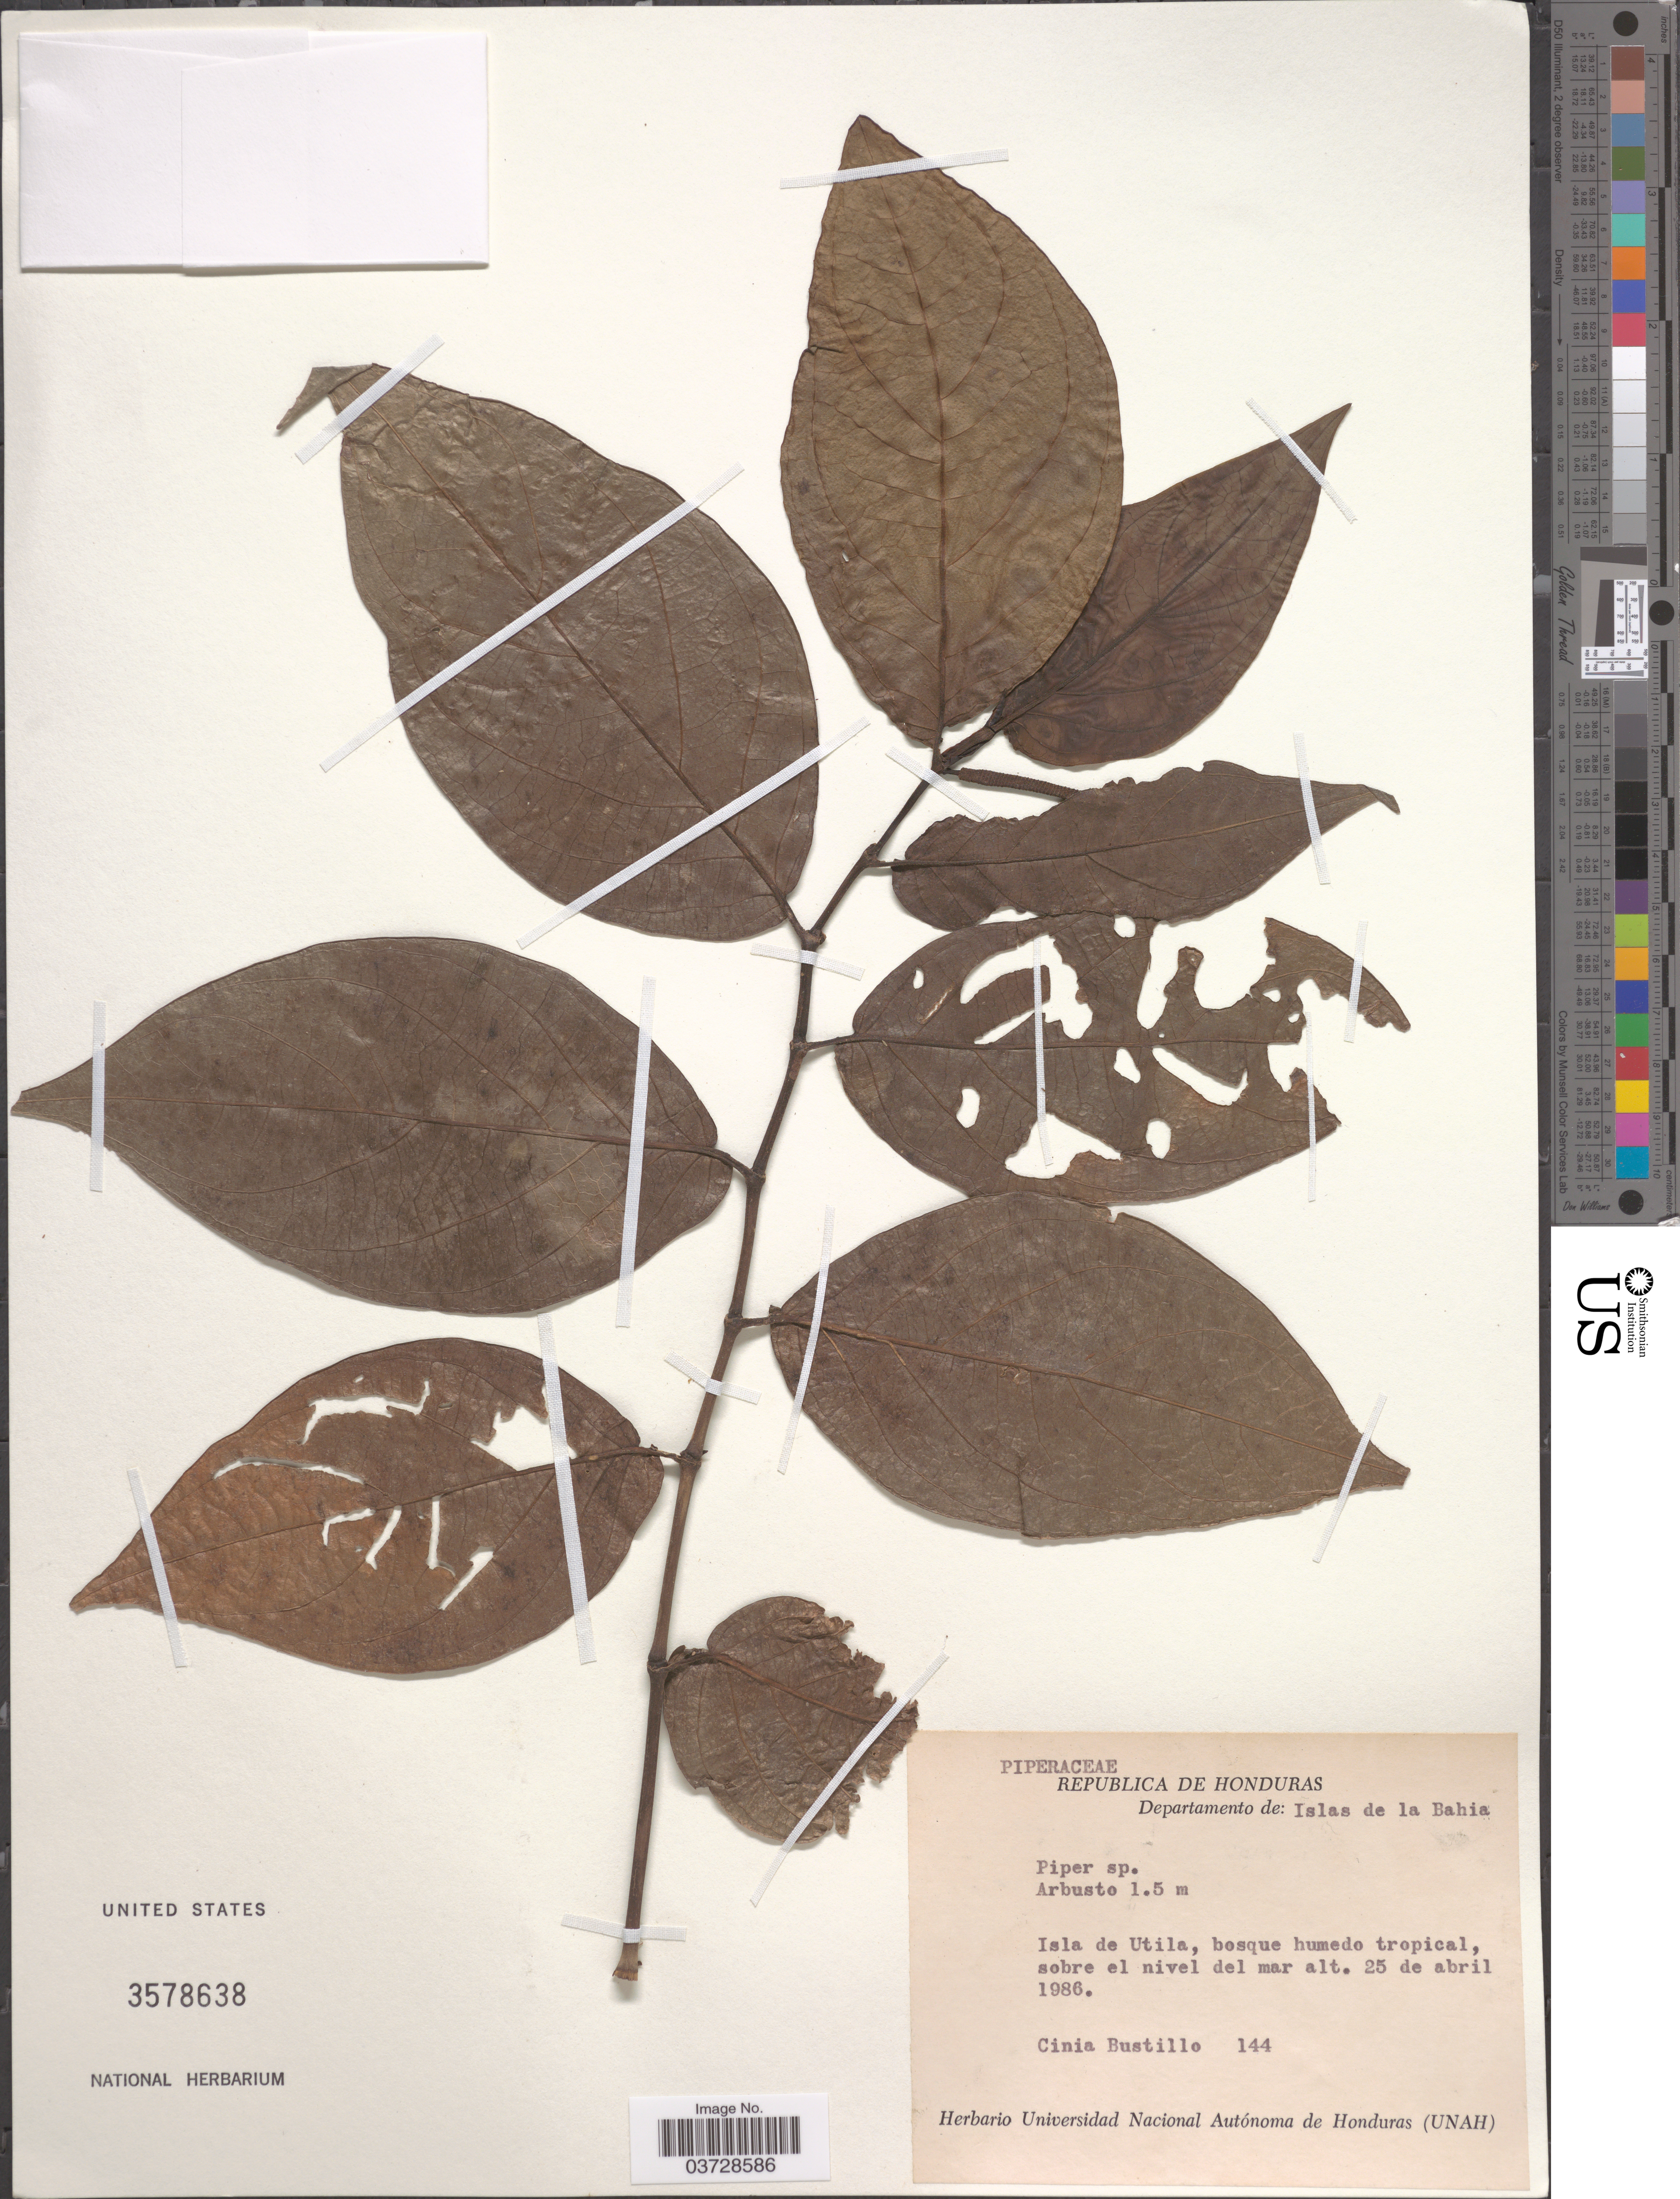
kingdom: Plantae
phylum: Tracheophyta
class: Magnoliopsida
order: Piperales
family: Piperaceae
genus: Piper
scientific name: Piper sp.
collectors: C. Bustillo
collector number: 144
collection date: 1986-04-25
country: Honduras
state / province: Islas de la Bahía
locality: Departamento de: Islas de la Bahia. Isla de Utila.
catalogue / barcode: US 3578638